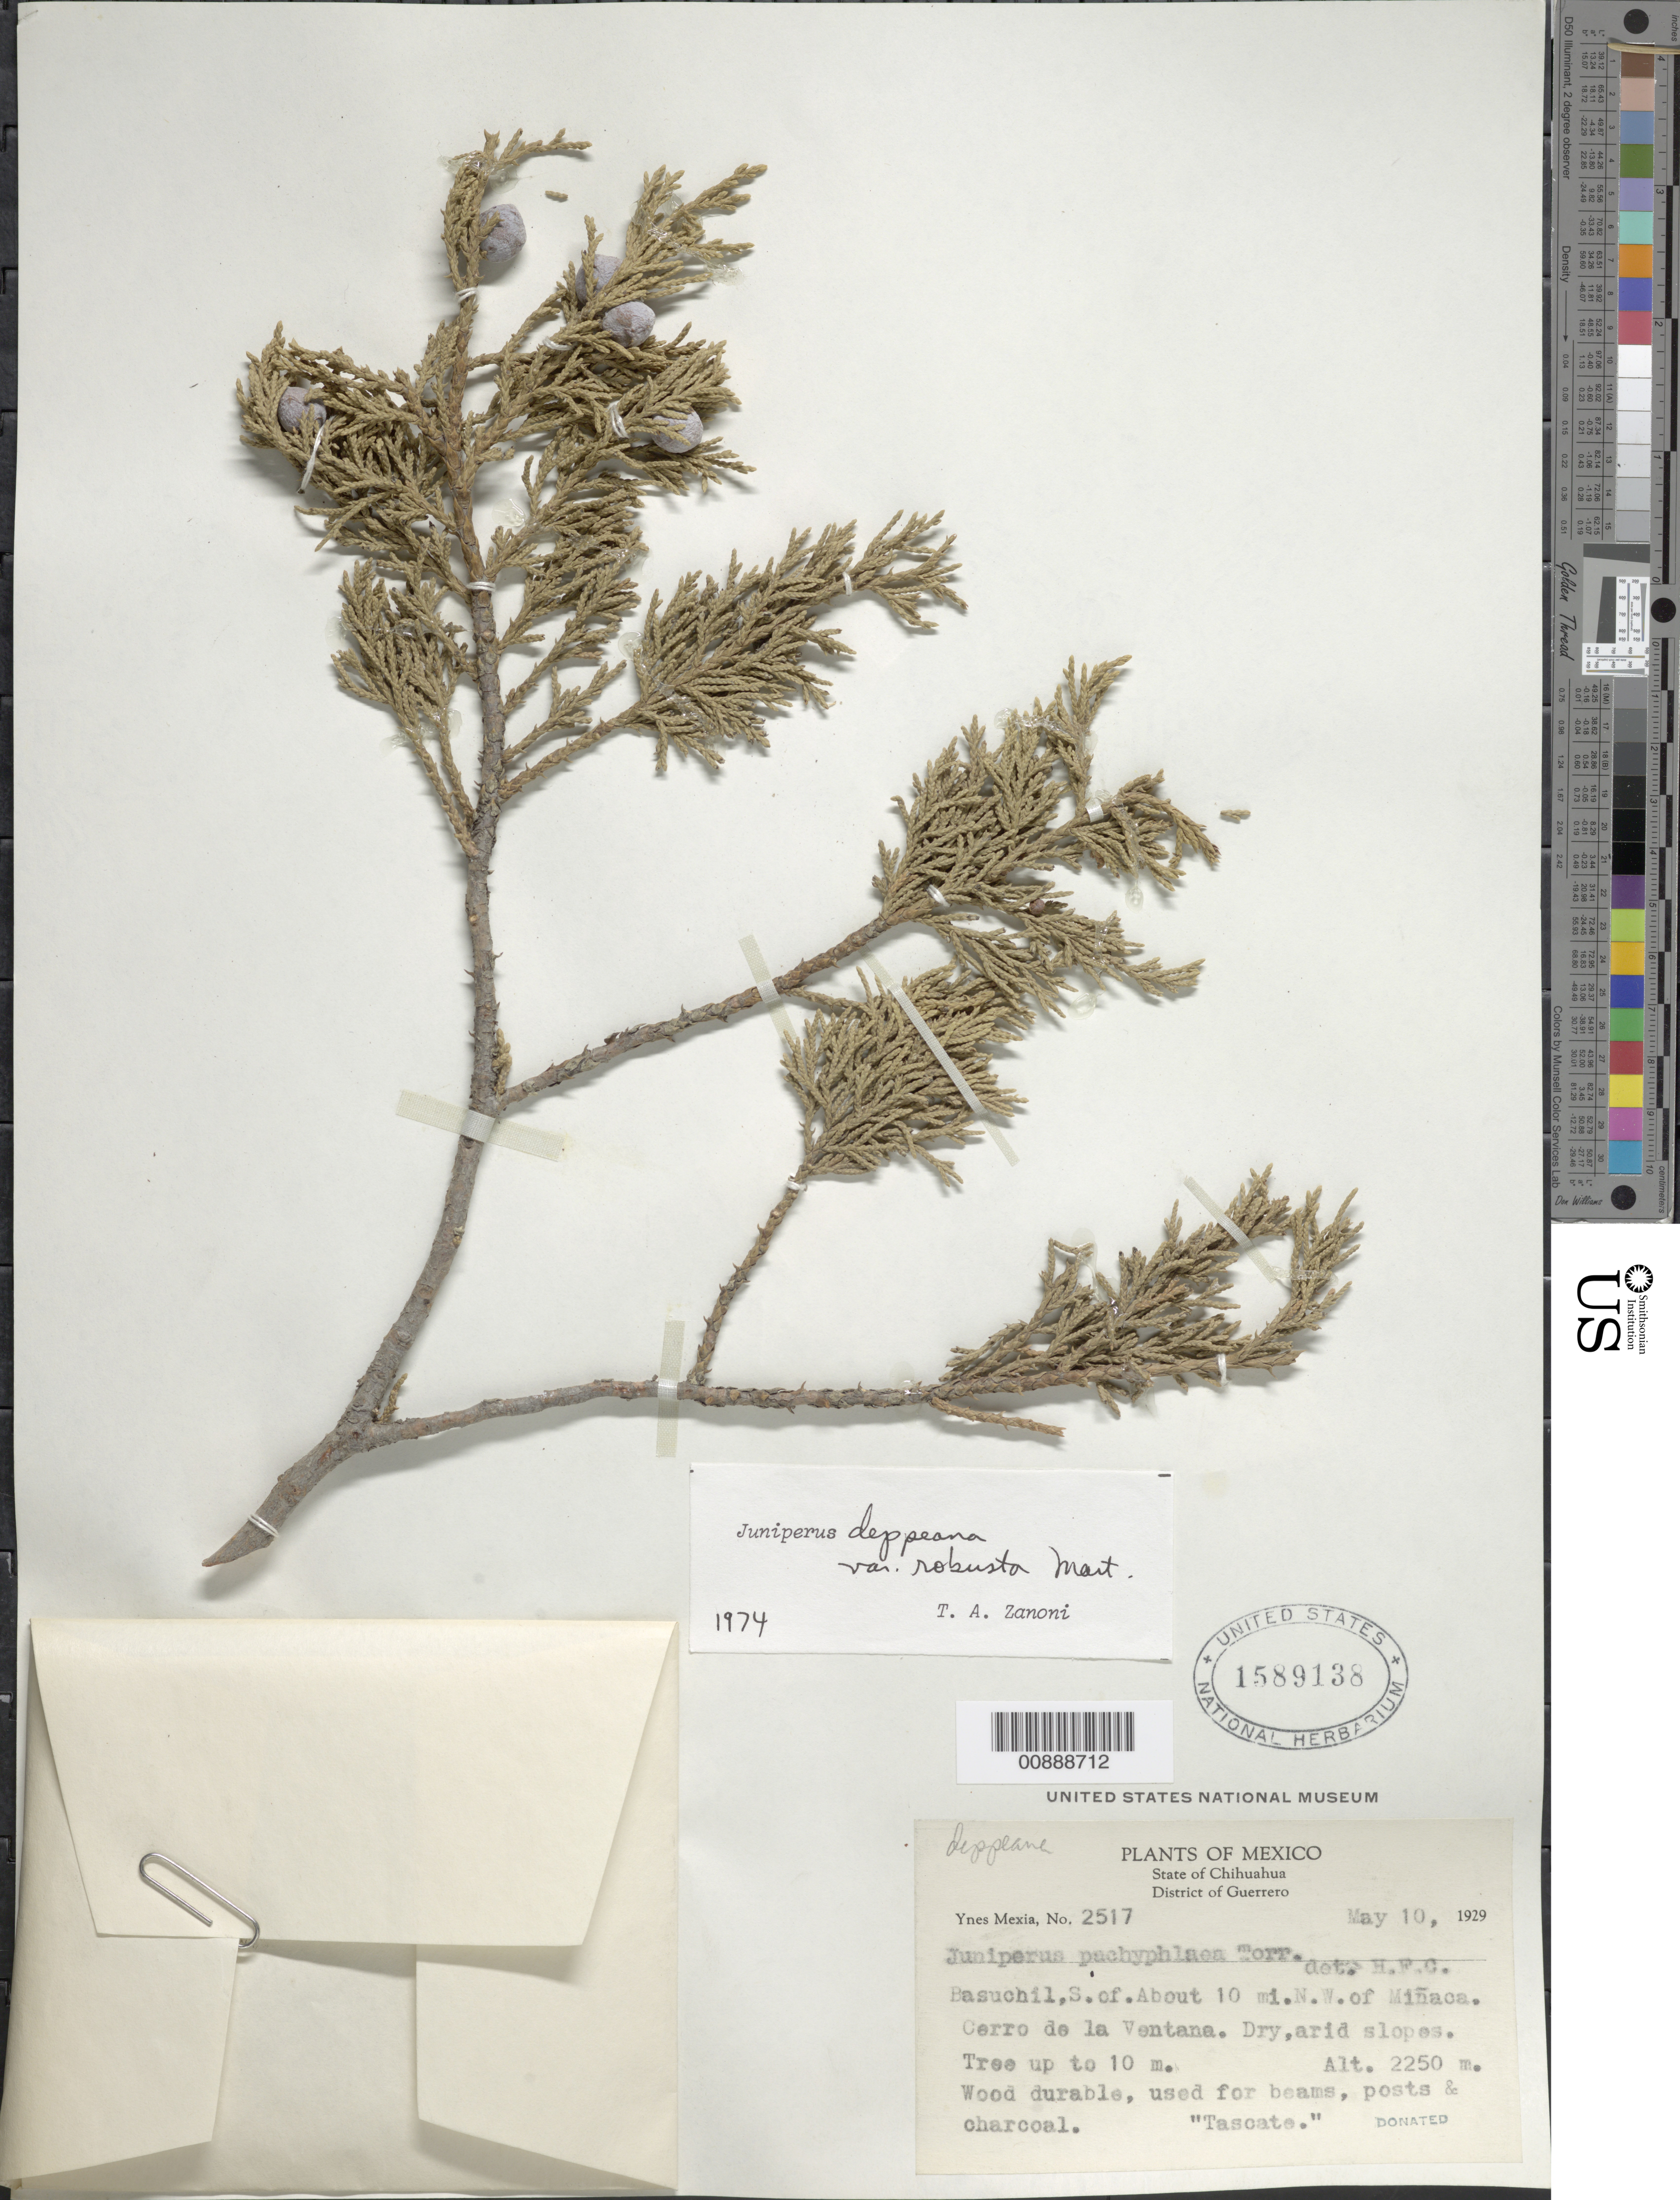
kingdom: Plantae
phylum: Tracheophyta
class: Pinopsida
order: Pinales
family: Cupressaceae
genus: Juniperus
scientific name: Juniperus deppeana var. robusta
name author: Martínez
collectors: Y. Mexia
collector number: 2517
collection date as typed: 10 May 1929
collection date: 1929-05-10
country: Mexico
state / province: Chihuahua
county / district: Guerrero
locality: Basuchil, S of. About 10 mi. NW of Miñaca. Cerro de la Ventana, Chihuahua.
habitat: Dry, arid slopes.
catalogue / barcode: US 1589138